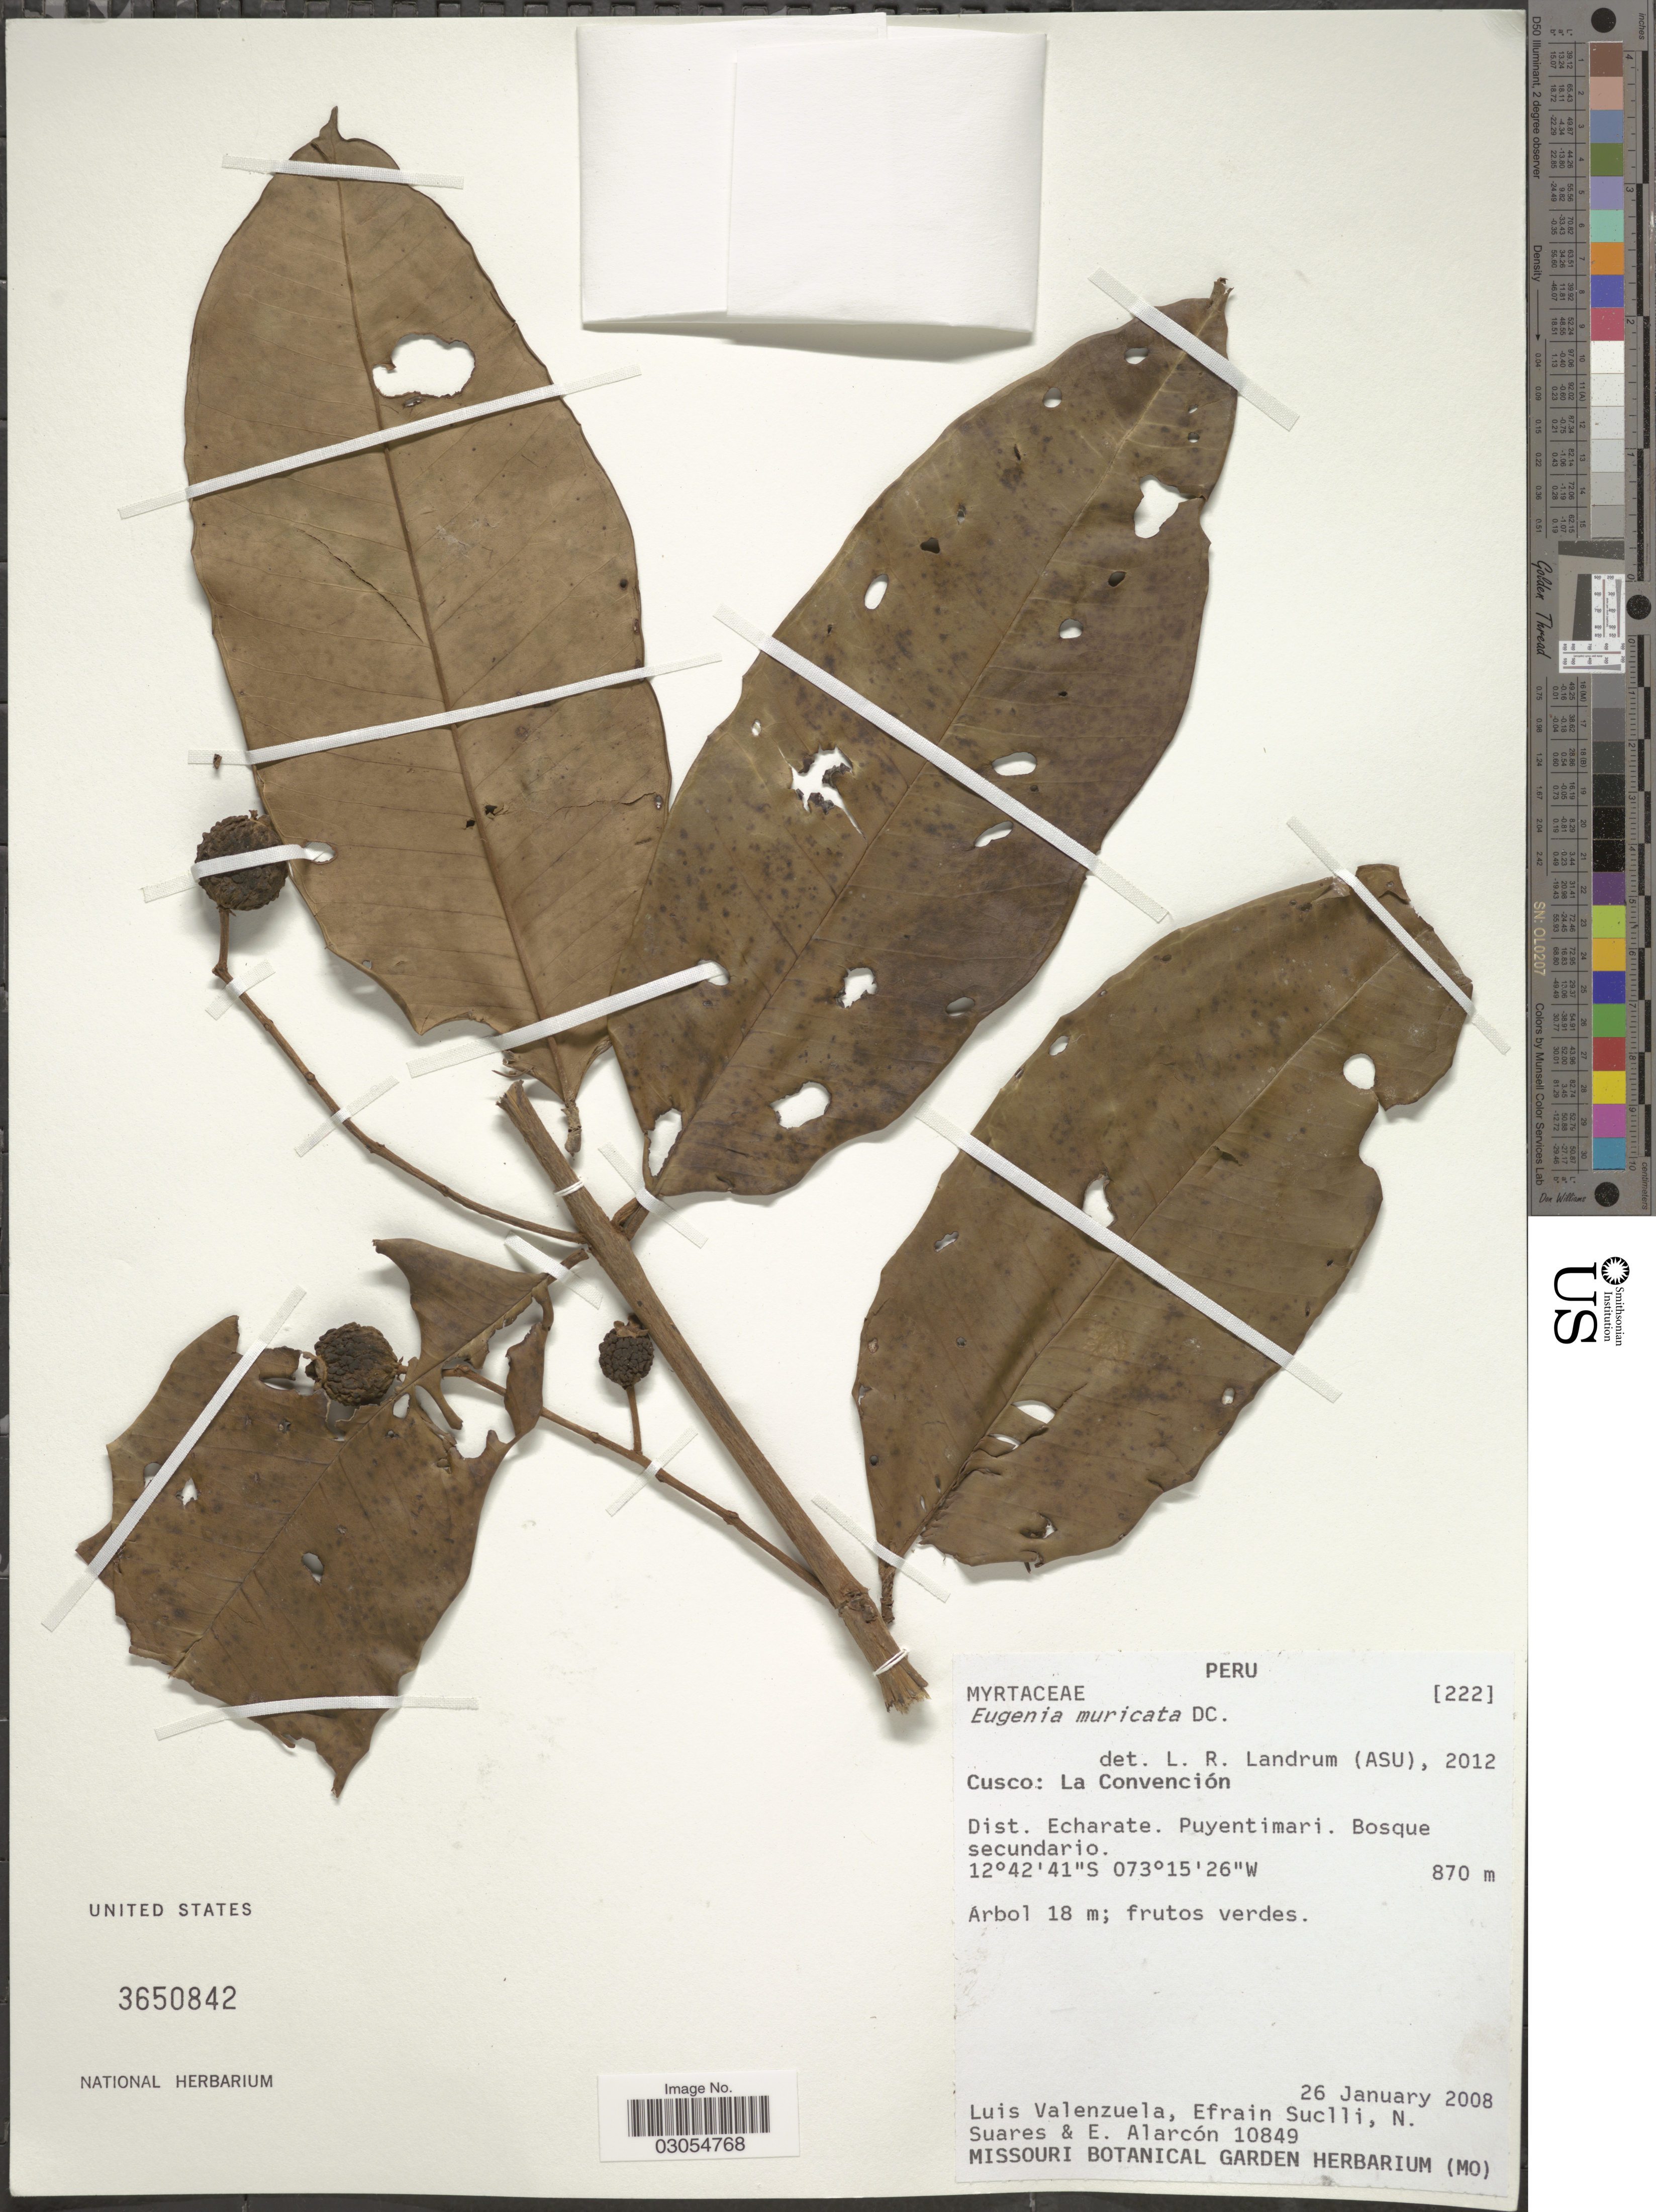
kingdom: Plantae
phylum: Tracheophyta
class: Magnoliopsida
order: Myrtales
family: Myrtaceae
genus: Eugenia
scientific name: Eugenia muricata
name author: DC.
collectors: L. Valenzuela, E. Suclli, N. Suares & E. Alarcon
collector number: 10849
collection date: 2008-01-26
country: Peru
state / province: Cusco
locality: La Convención. Dist. Echarate. Puyentimari.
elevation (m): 870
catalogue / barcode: US 3650842